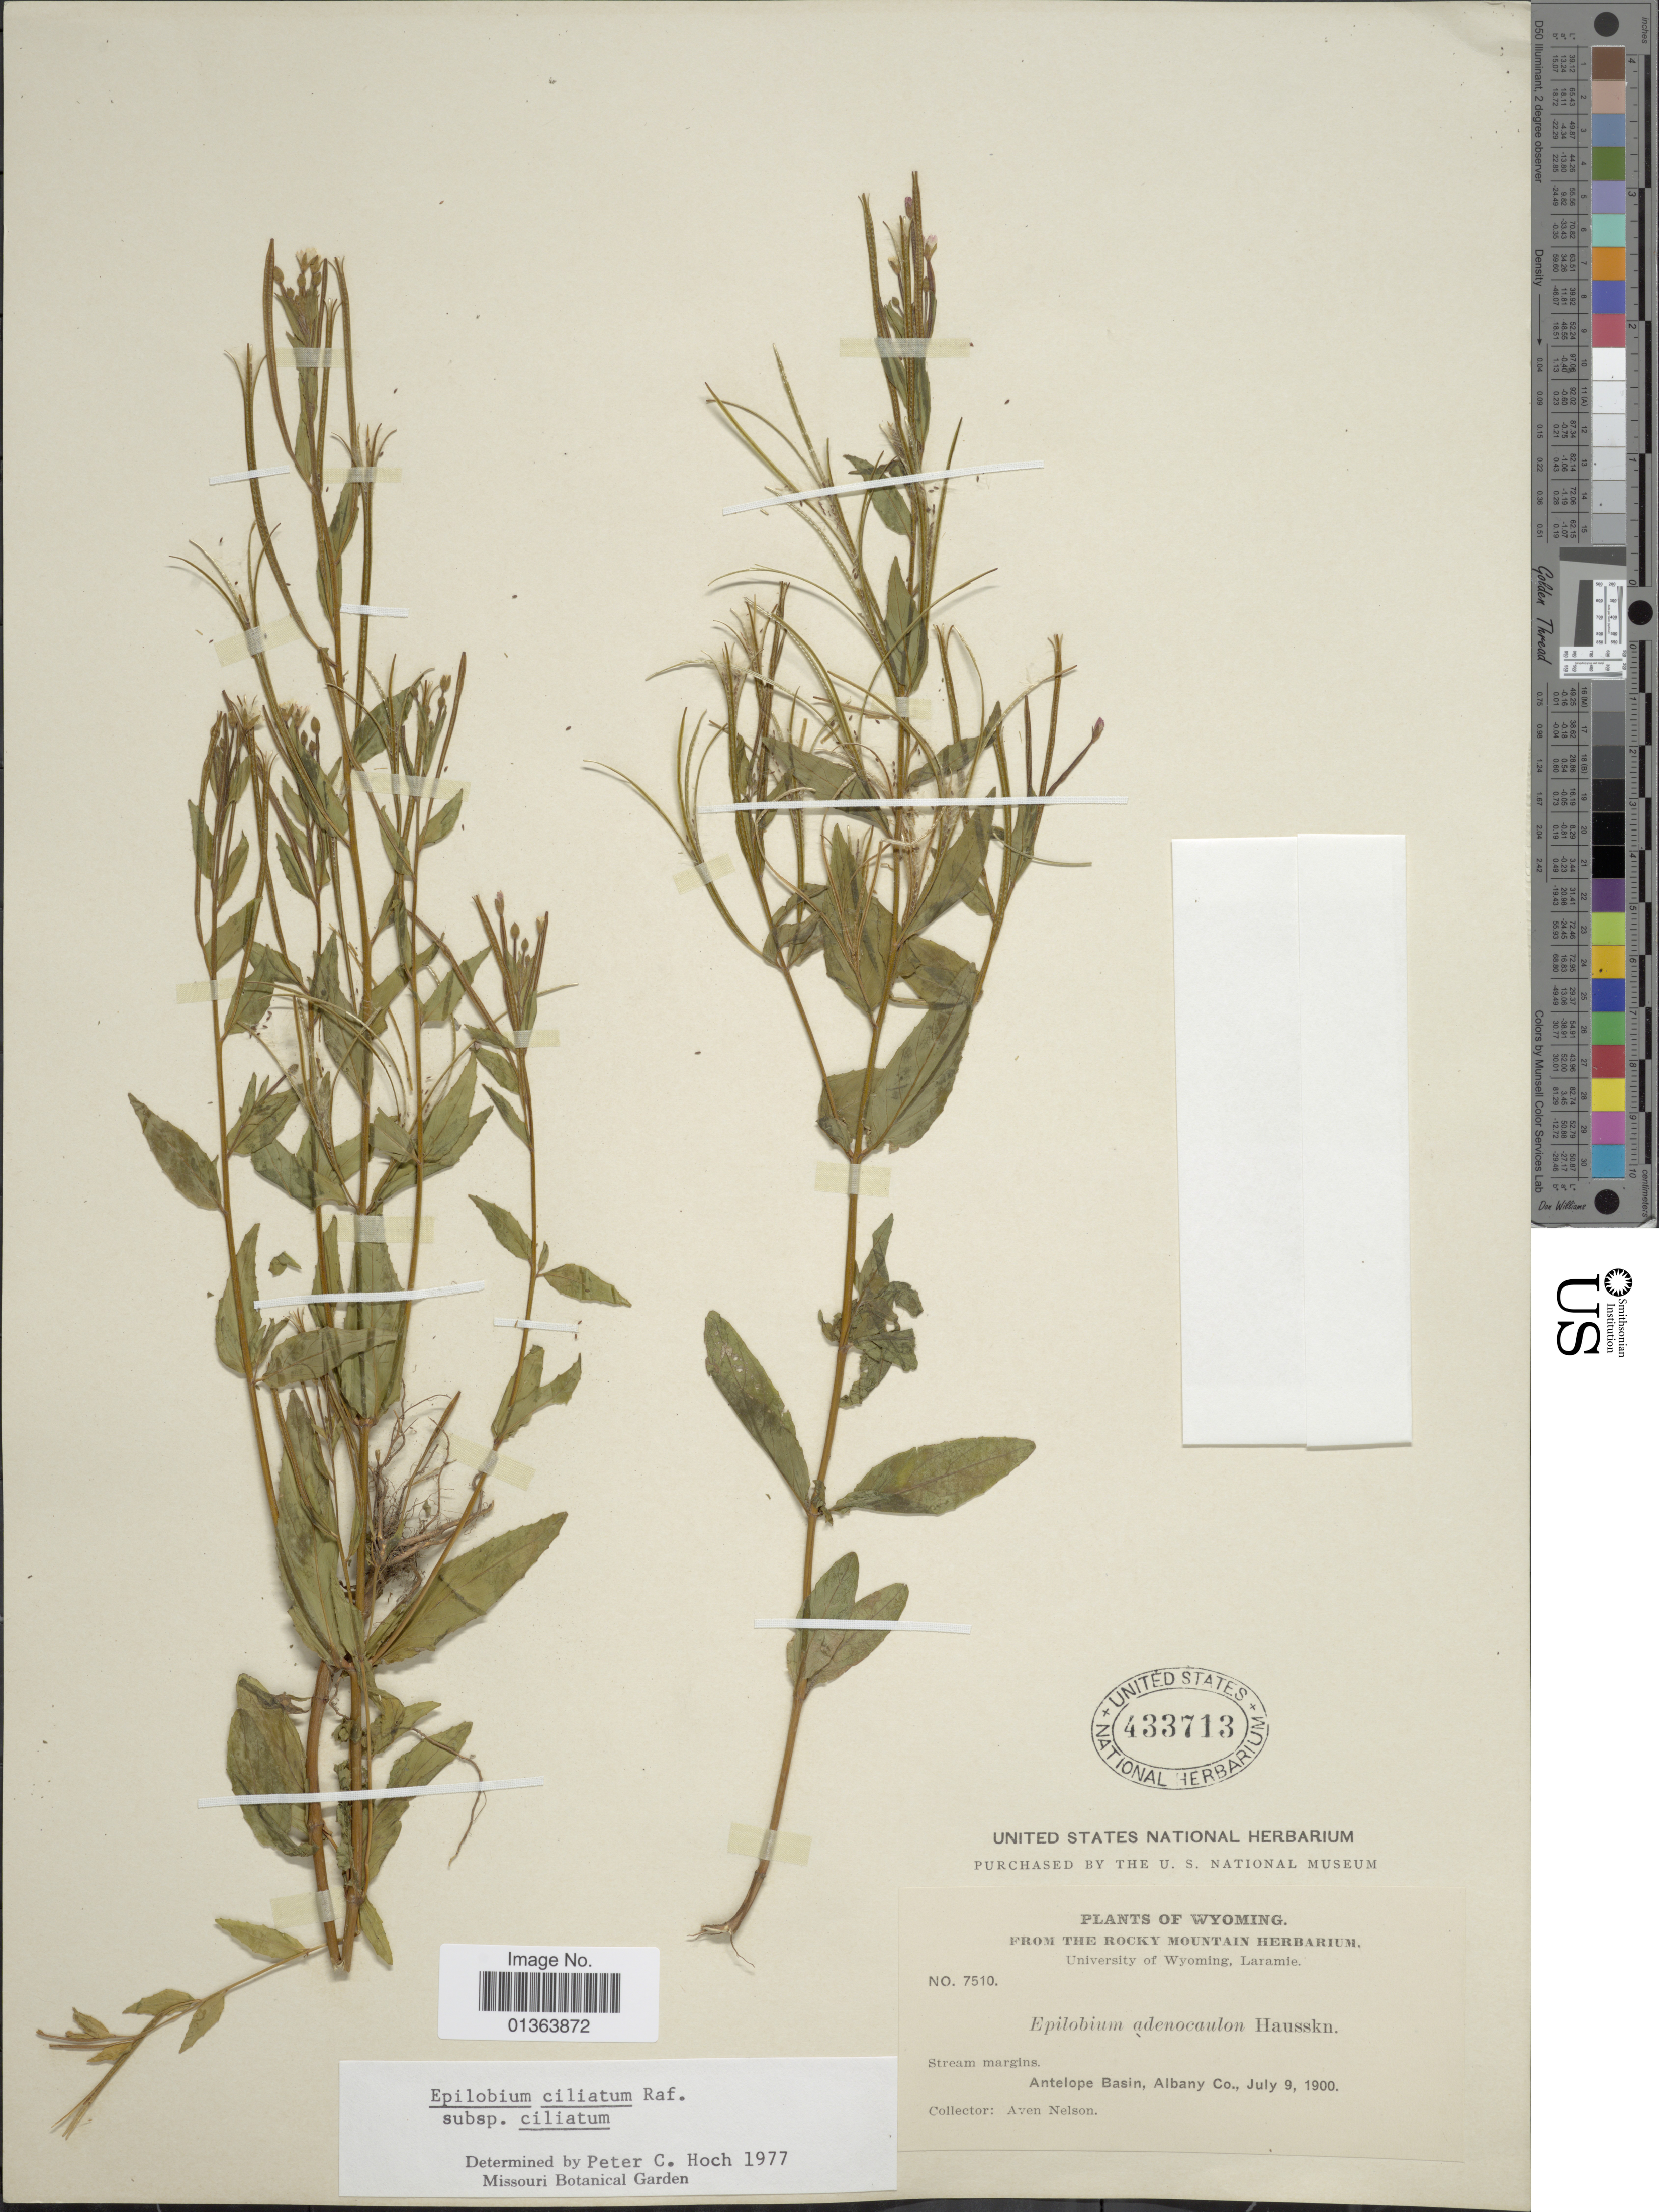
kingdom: Plantae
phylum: Tracheophyta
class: Magnoliopsida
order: Myrtales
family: Onagraceae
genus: Epilobium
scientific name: Epilobium ciliatum subsp. ciliatum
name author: Raf.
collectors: A. Nelson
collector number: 7510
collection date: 1900-07-09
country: United States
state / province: Wyoming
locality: Antelope Basin, Albany Co.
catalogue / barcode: US 433713